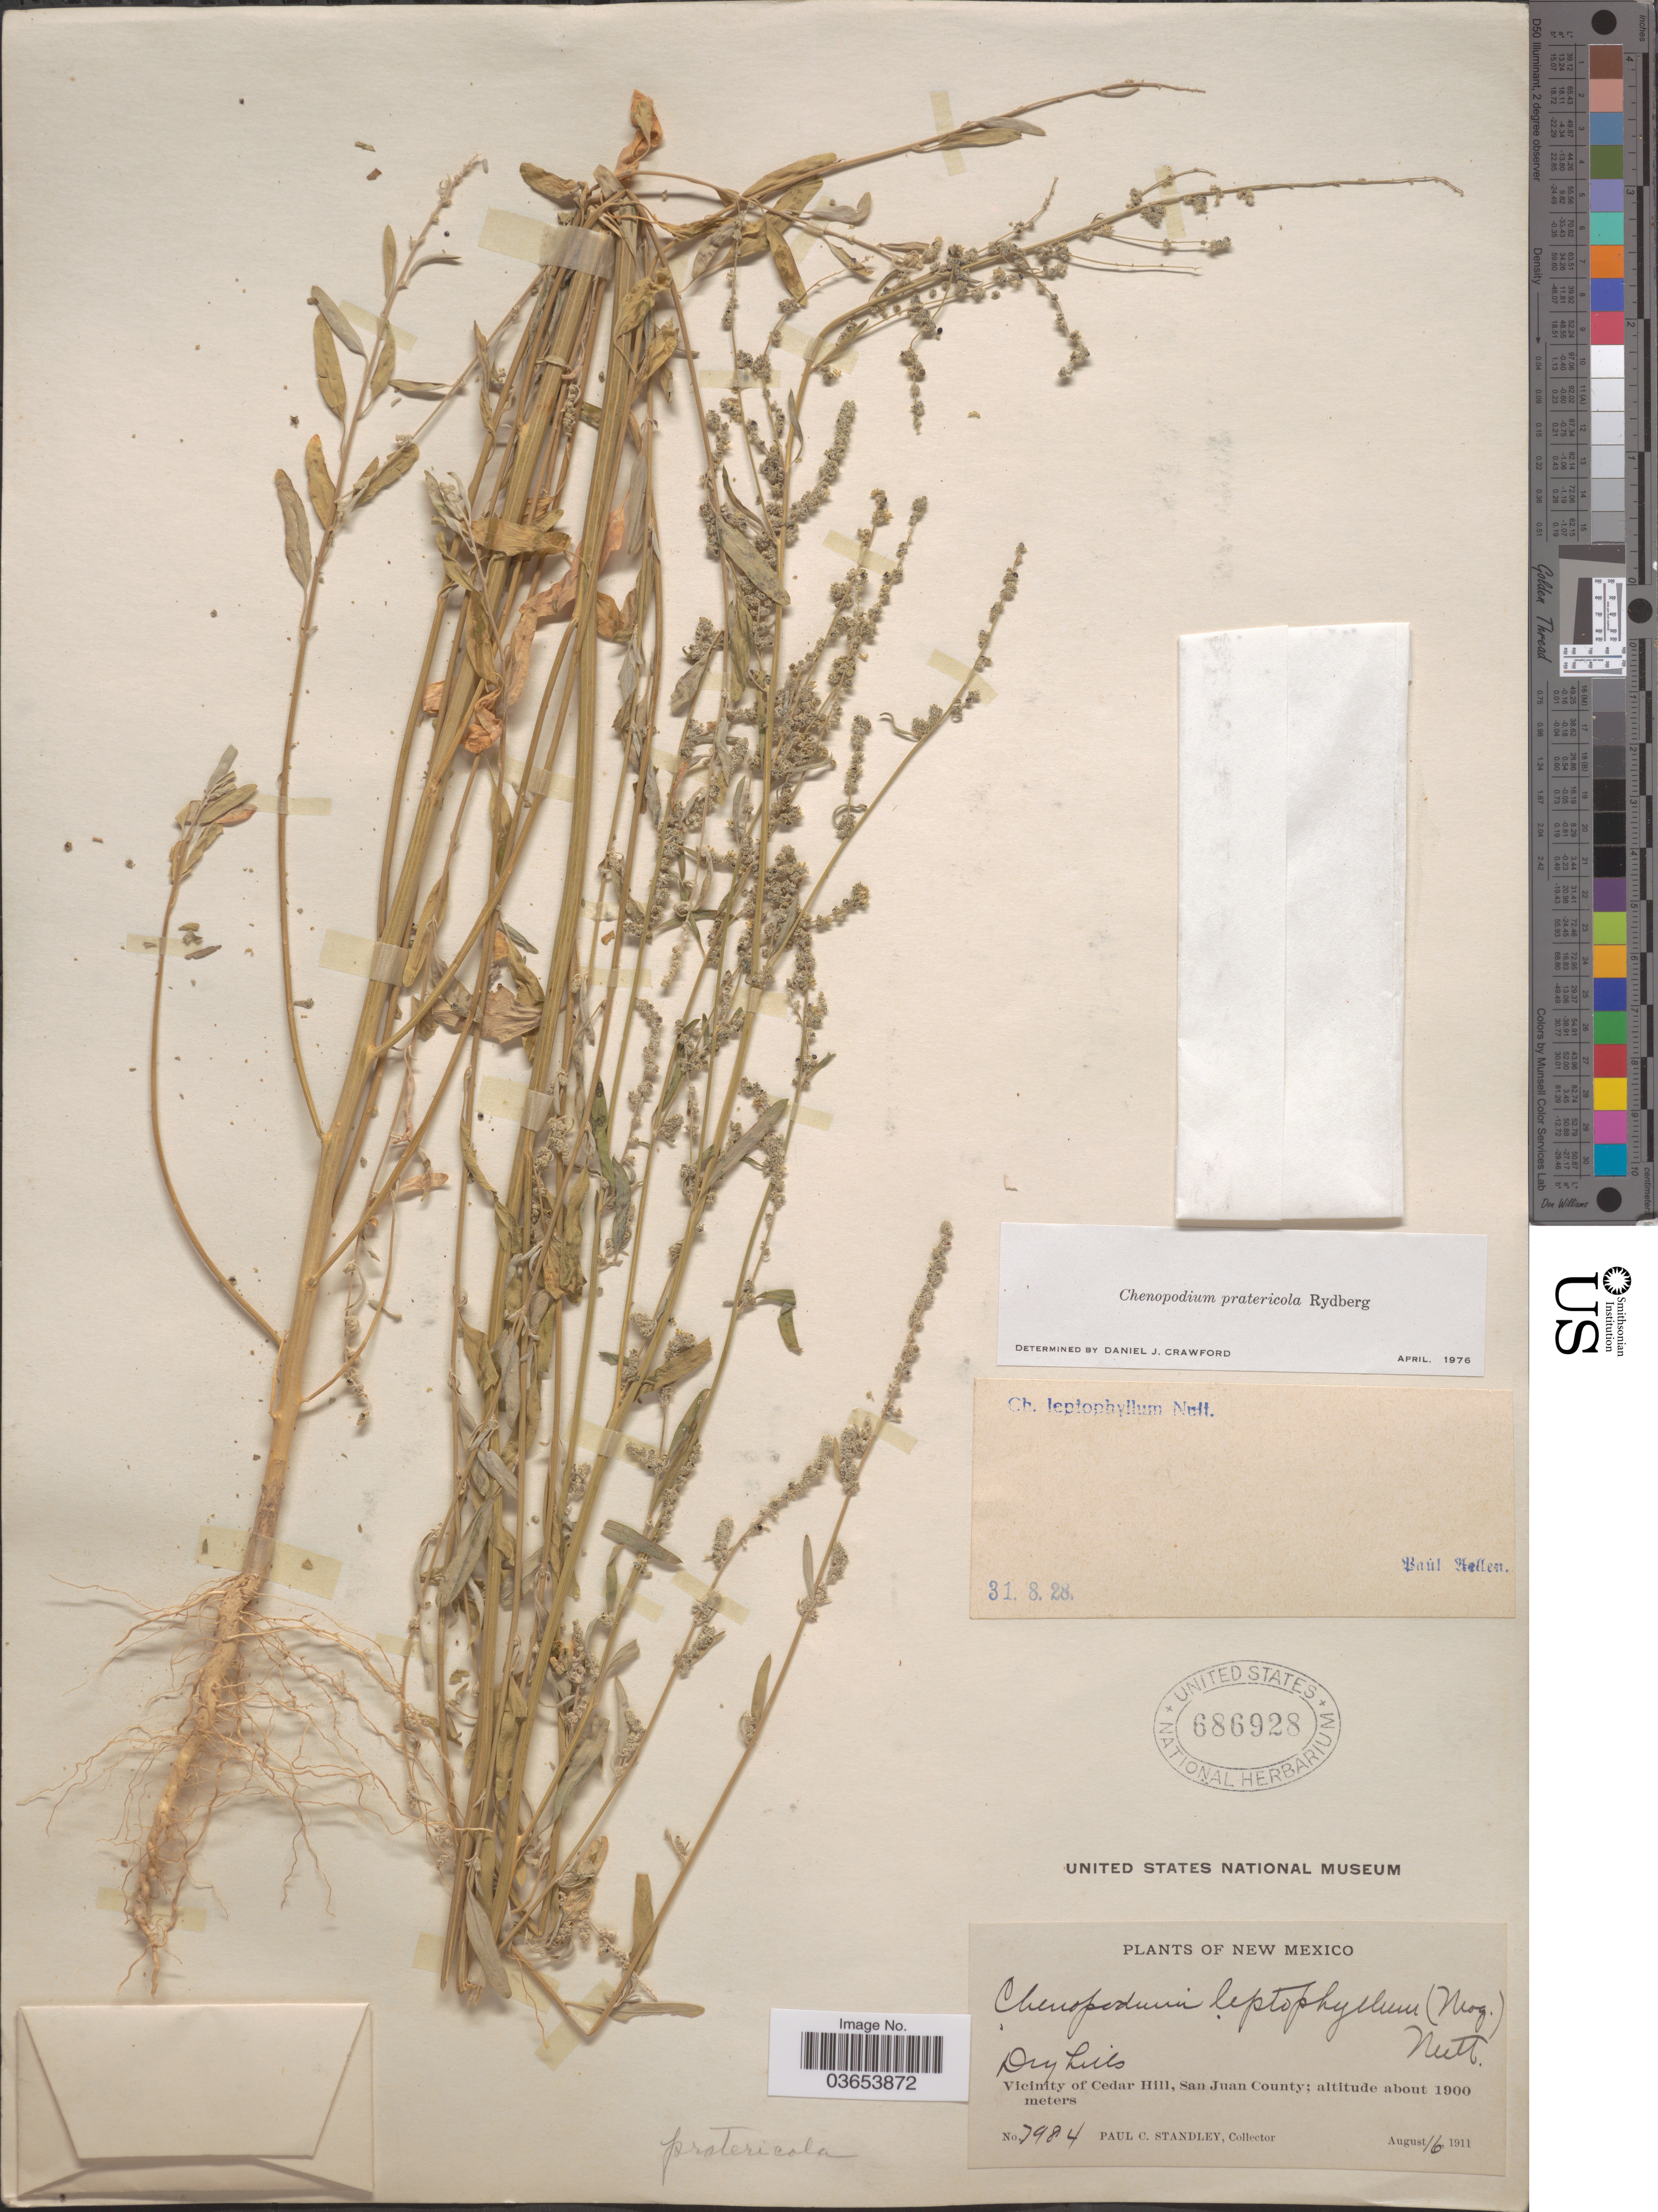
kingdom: Plantae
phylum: Tracheophyta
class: Magnoliopsida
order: Caryophyllales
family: Amaranthaceae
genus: Chenopodium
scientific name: Chenopodium pratericola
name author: Rydb.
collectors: P. C. Standley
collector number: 7984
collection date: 1911-08-16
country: United States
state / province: New Mexico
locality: Vicinity of Cedar Hill, San Juan County.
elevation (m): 1900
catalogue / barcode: US 686928